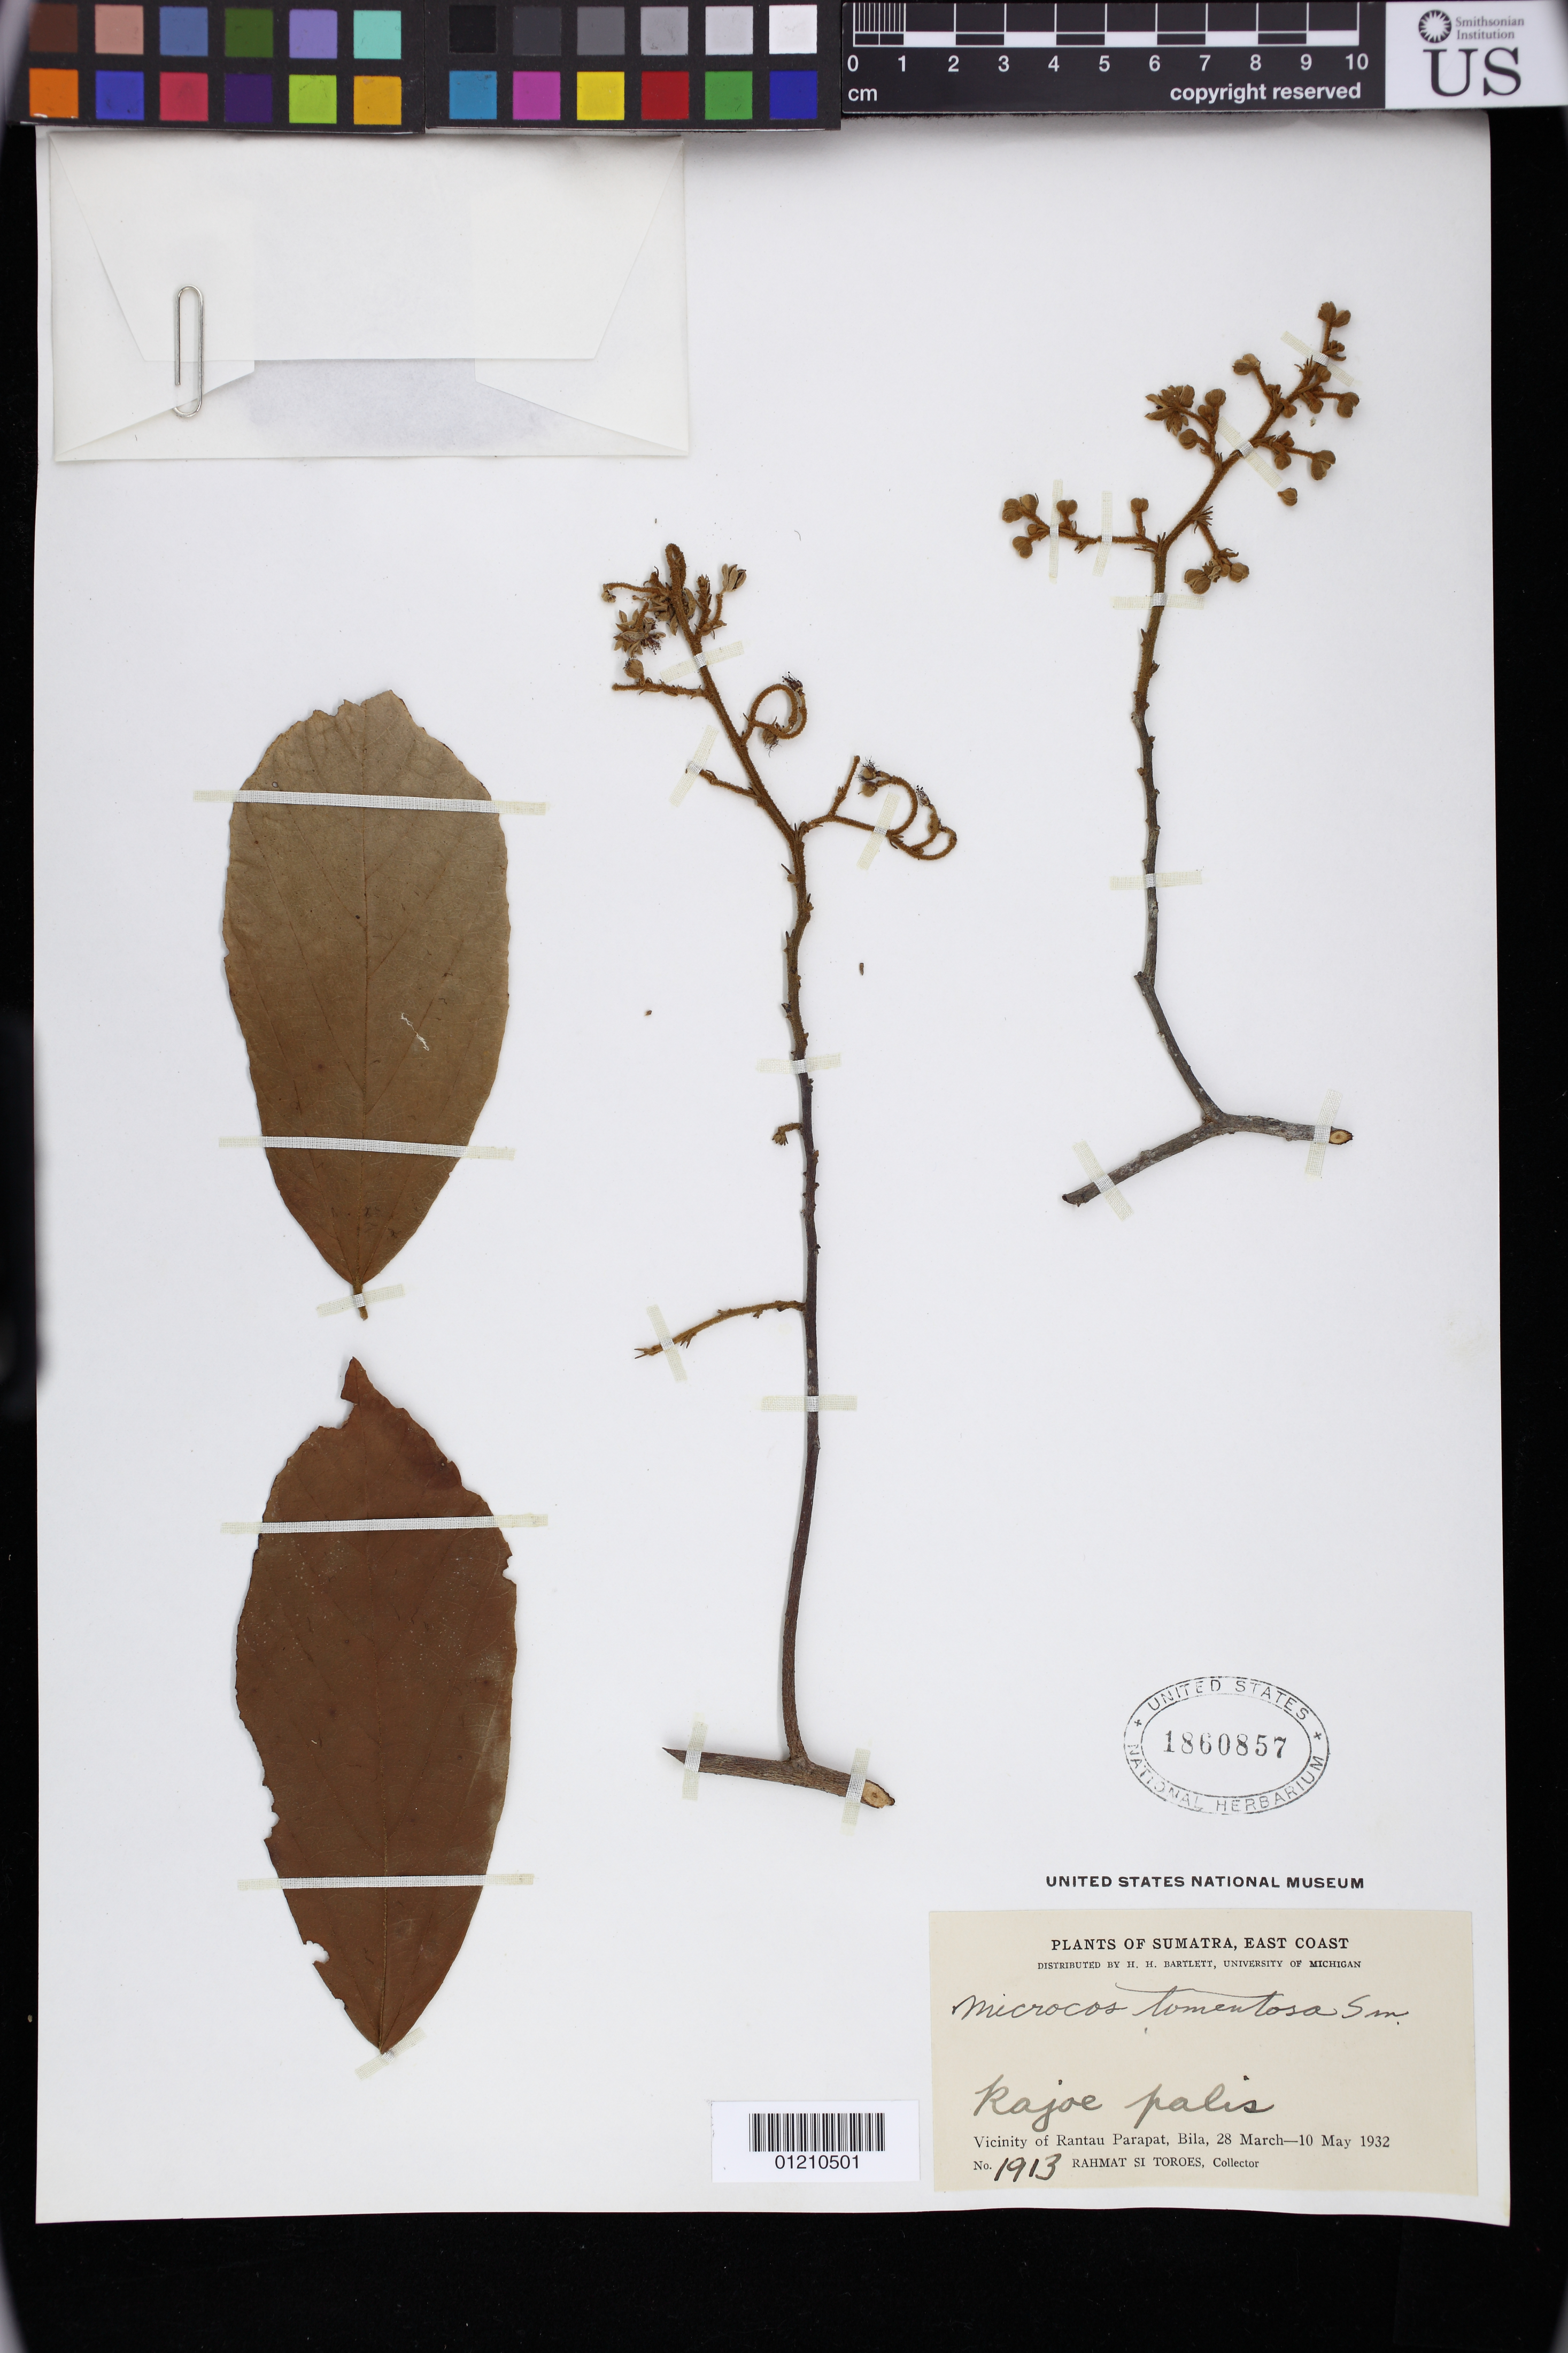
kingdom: Plantae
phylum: Tracheophyta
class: Magnoliopsida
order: Malvales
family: Malvaceae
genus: Microcos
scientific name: Microcos tomentosa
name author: Sm.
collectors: Rahmat Si Boeea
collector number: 1913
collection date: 1932-03-28/1932-05-10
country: Indonesia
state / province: Sumatra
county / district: Bila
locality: Vicinity of Rantau Parapat, Bila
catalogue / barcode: US 1860857